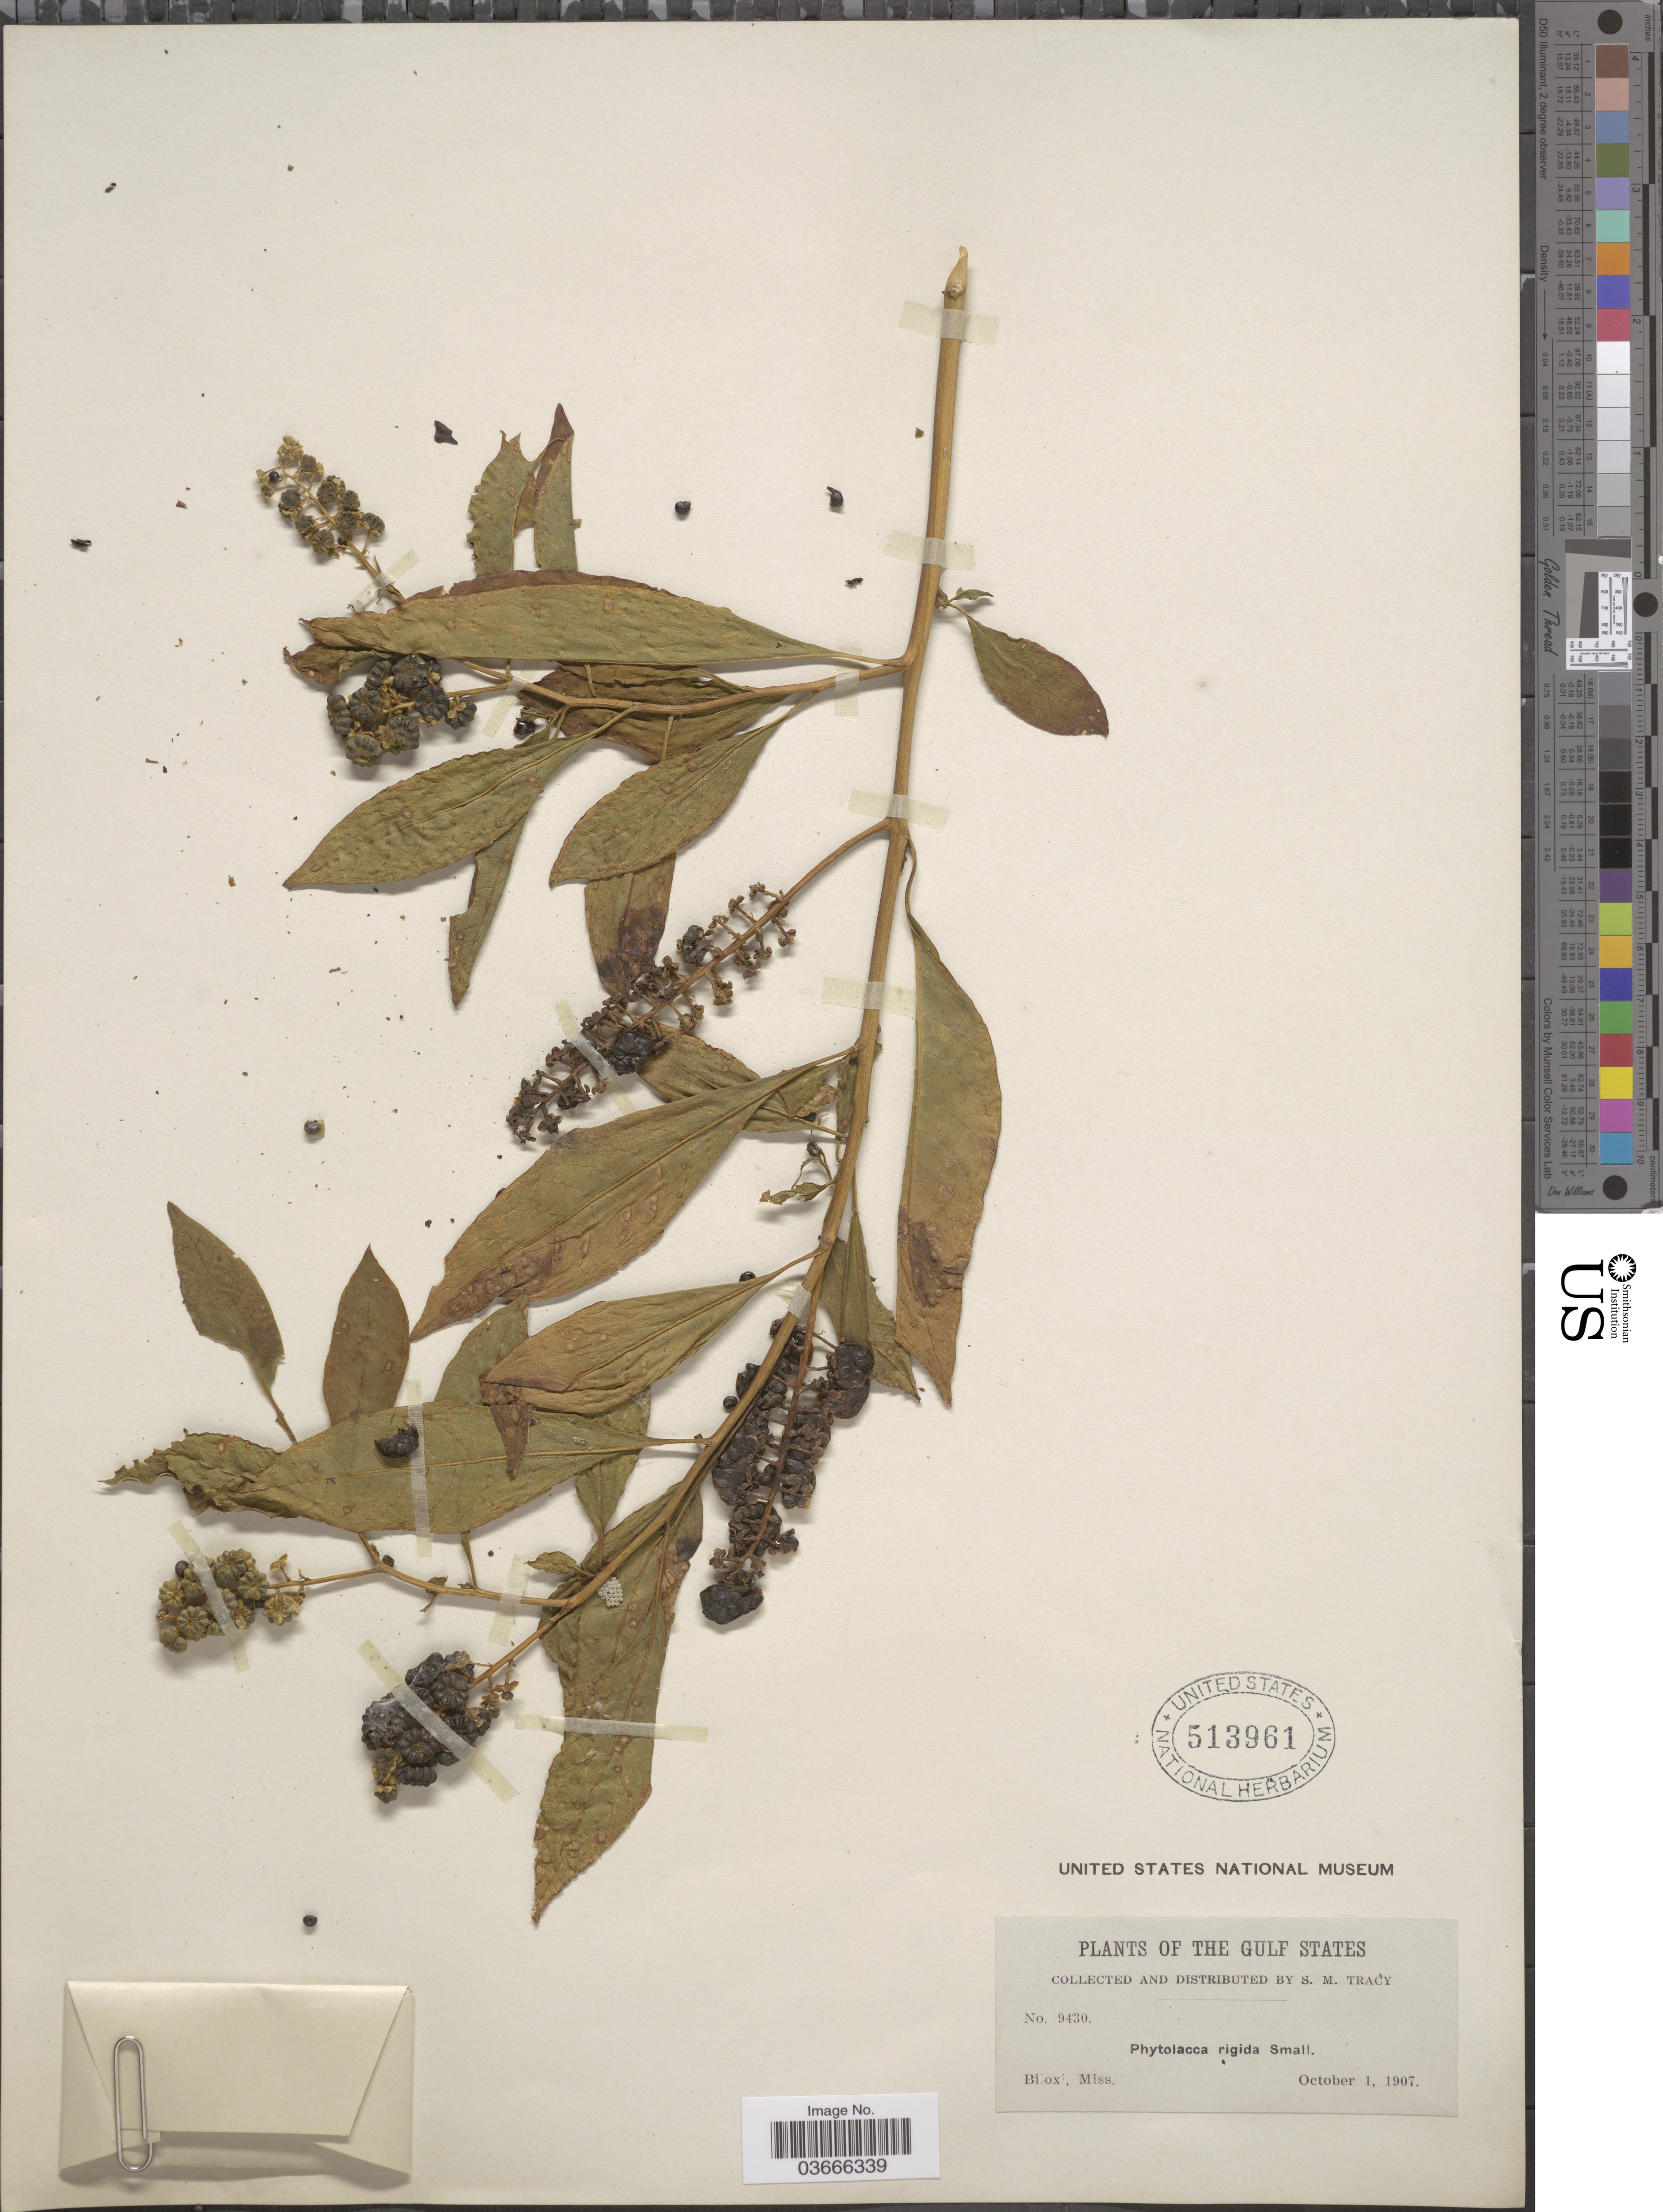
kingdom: Plantae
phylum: Tracheophyta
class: Magnoliopsida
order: Caryophyllales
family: Phytolaccaceae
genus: Phytolacca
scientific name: Phytolacca rigida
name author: Small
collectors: S. M. Tracy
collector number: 9430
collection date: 1907-10-01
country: United States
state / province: Mississippi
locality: The Gulf States. Biloxi.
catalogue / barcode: US 513961